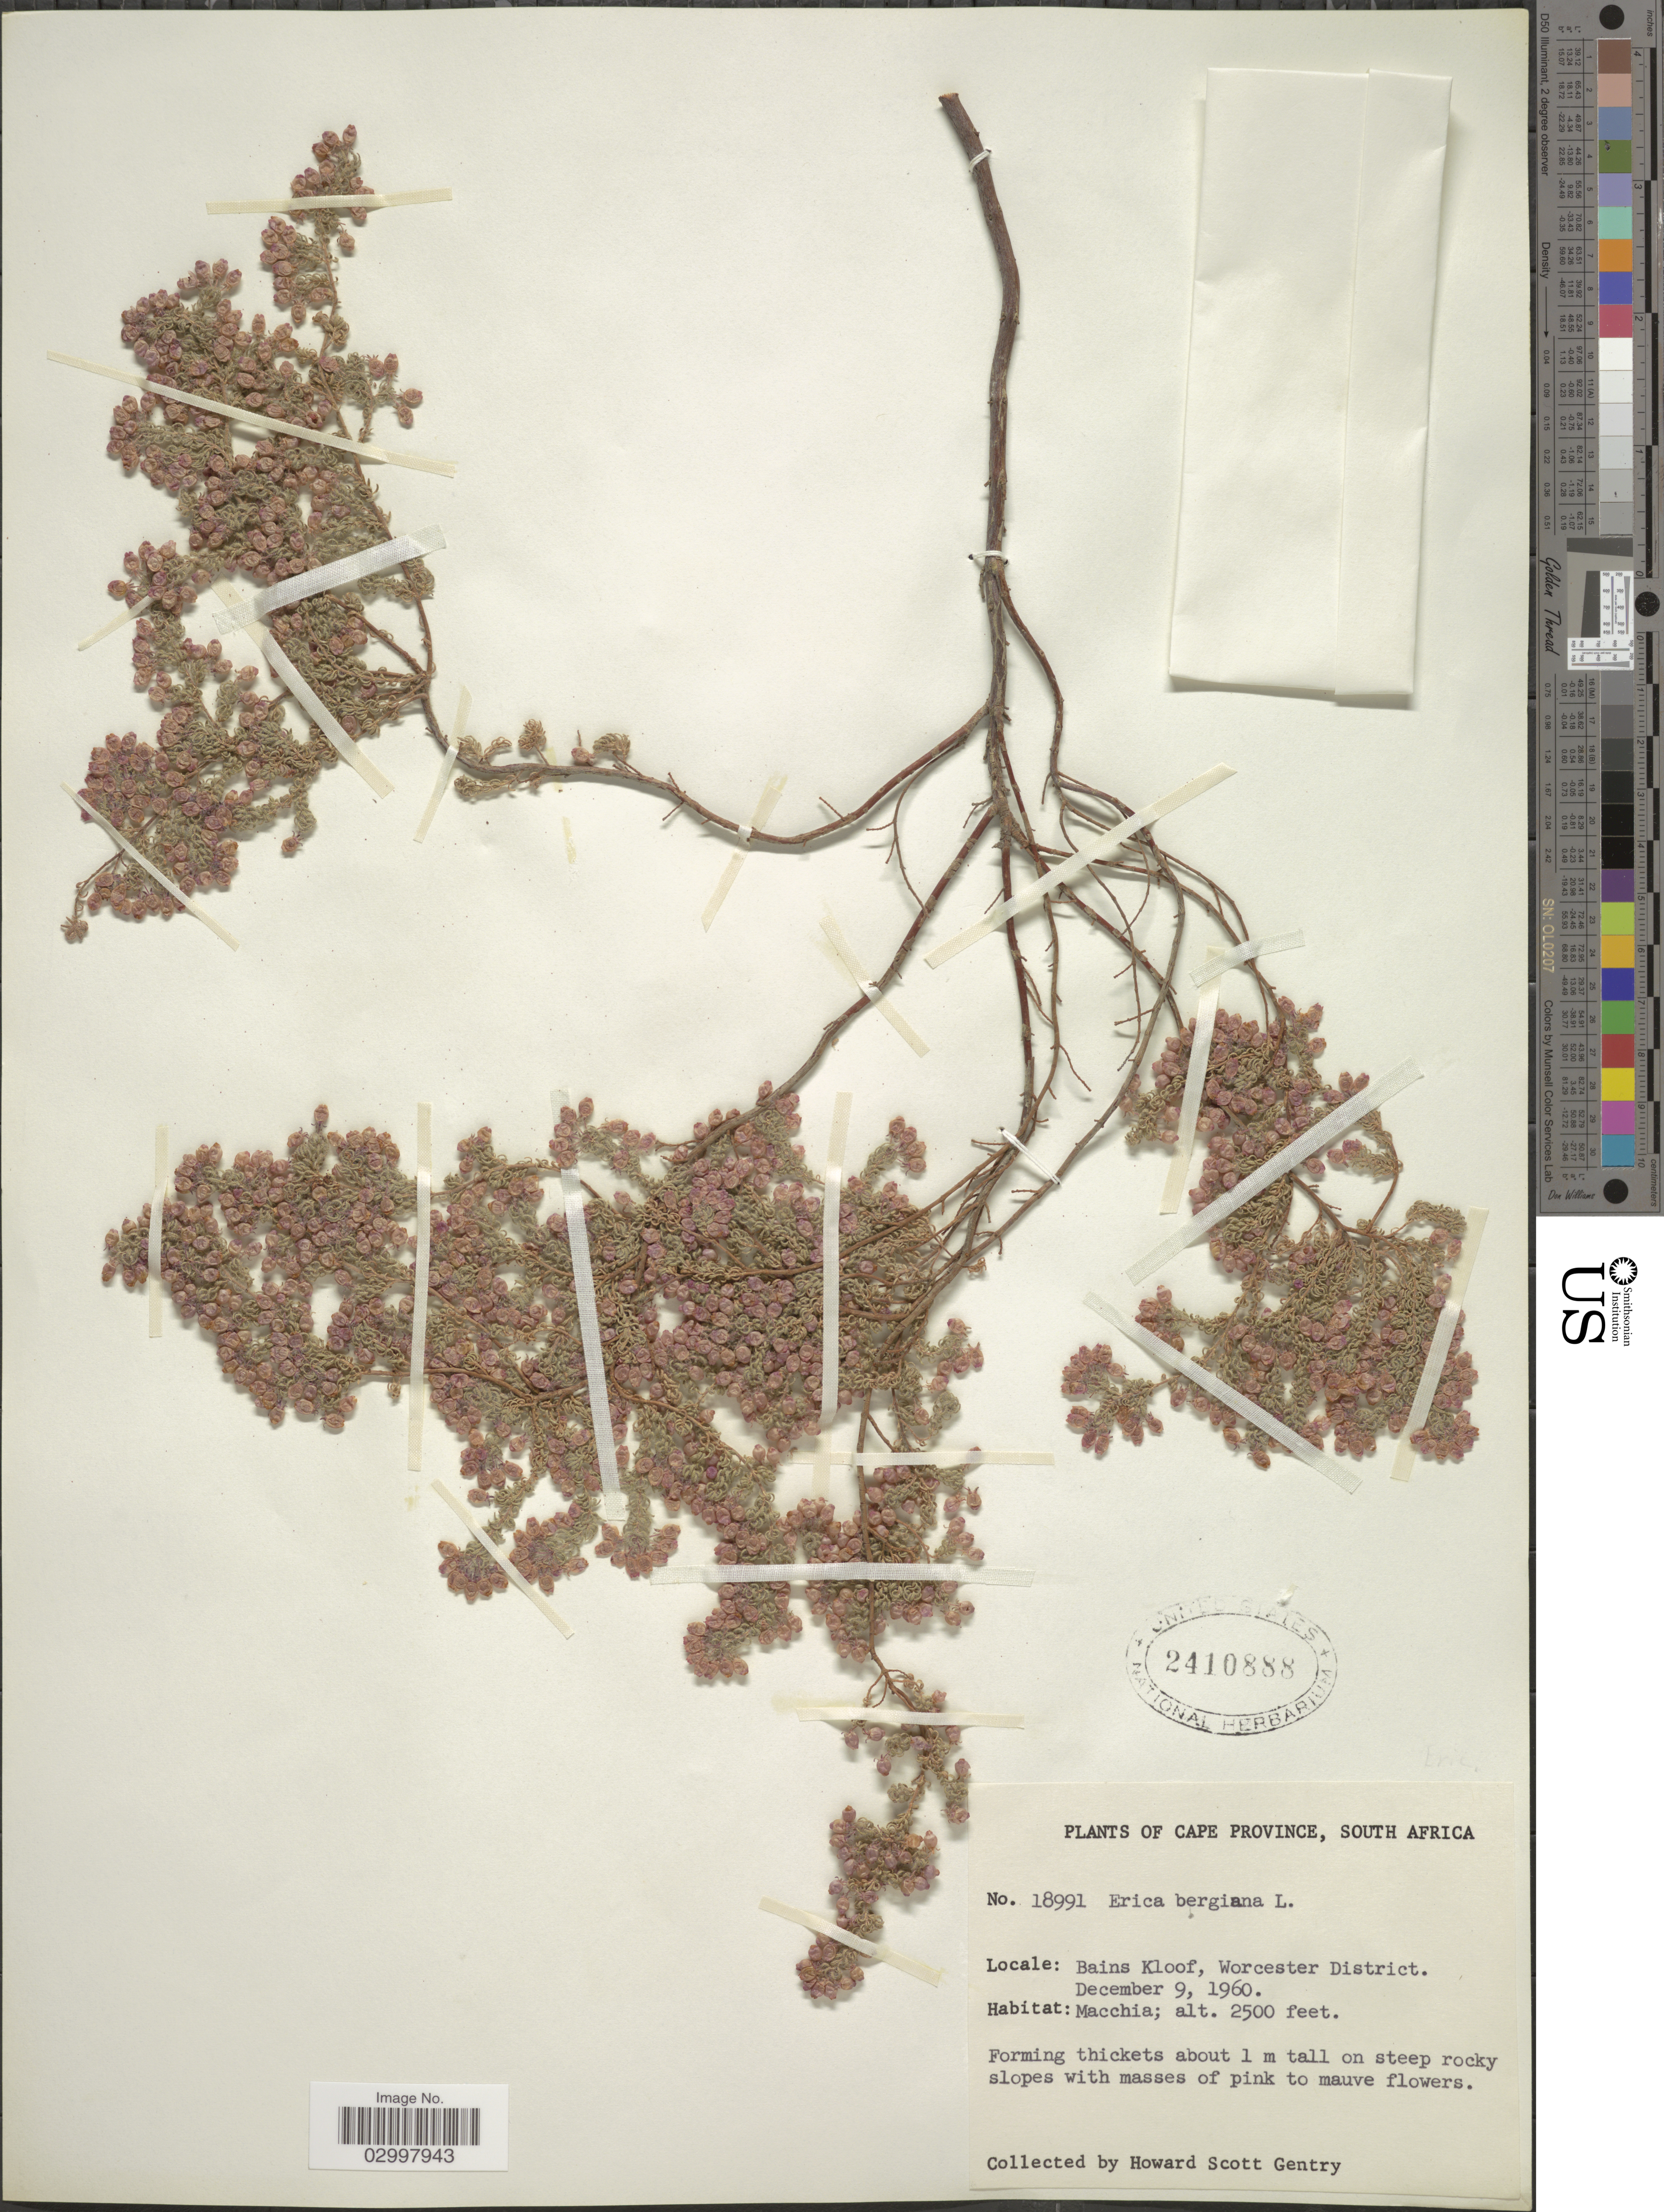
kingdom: Plantae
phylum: Tracheophyta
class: Magnoliopsida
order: Ericales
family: Ericaceae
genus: Erica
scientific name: Erica bergiana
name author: L.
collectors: H. S. Gentry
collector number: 18911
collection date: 1960-12-09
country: South Africa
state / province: Western Cape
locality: Bains Kloof, Worcester District. Macchia.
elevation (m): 762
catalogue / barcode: US 2410888